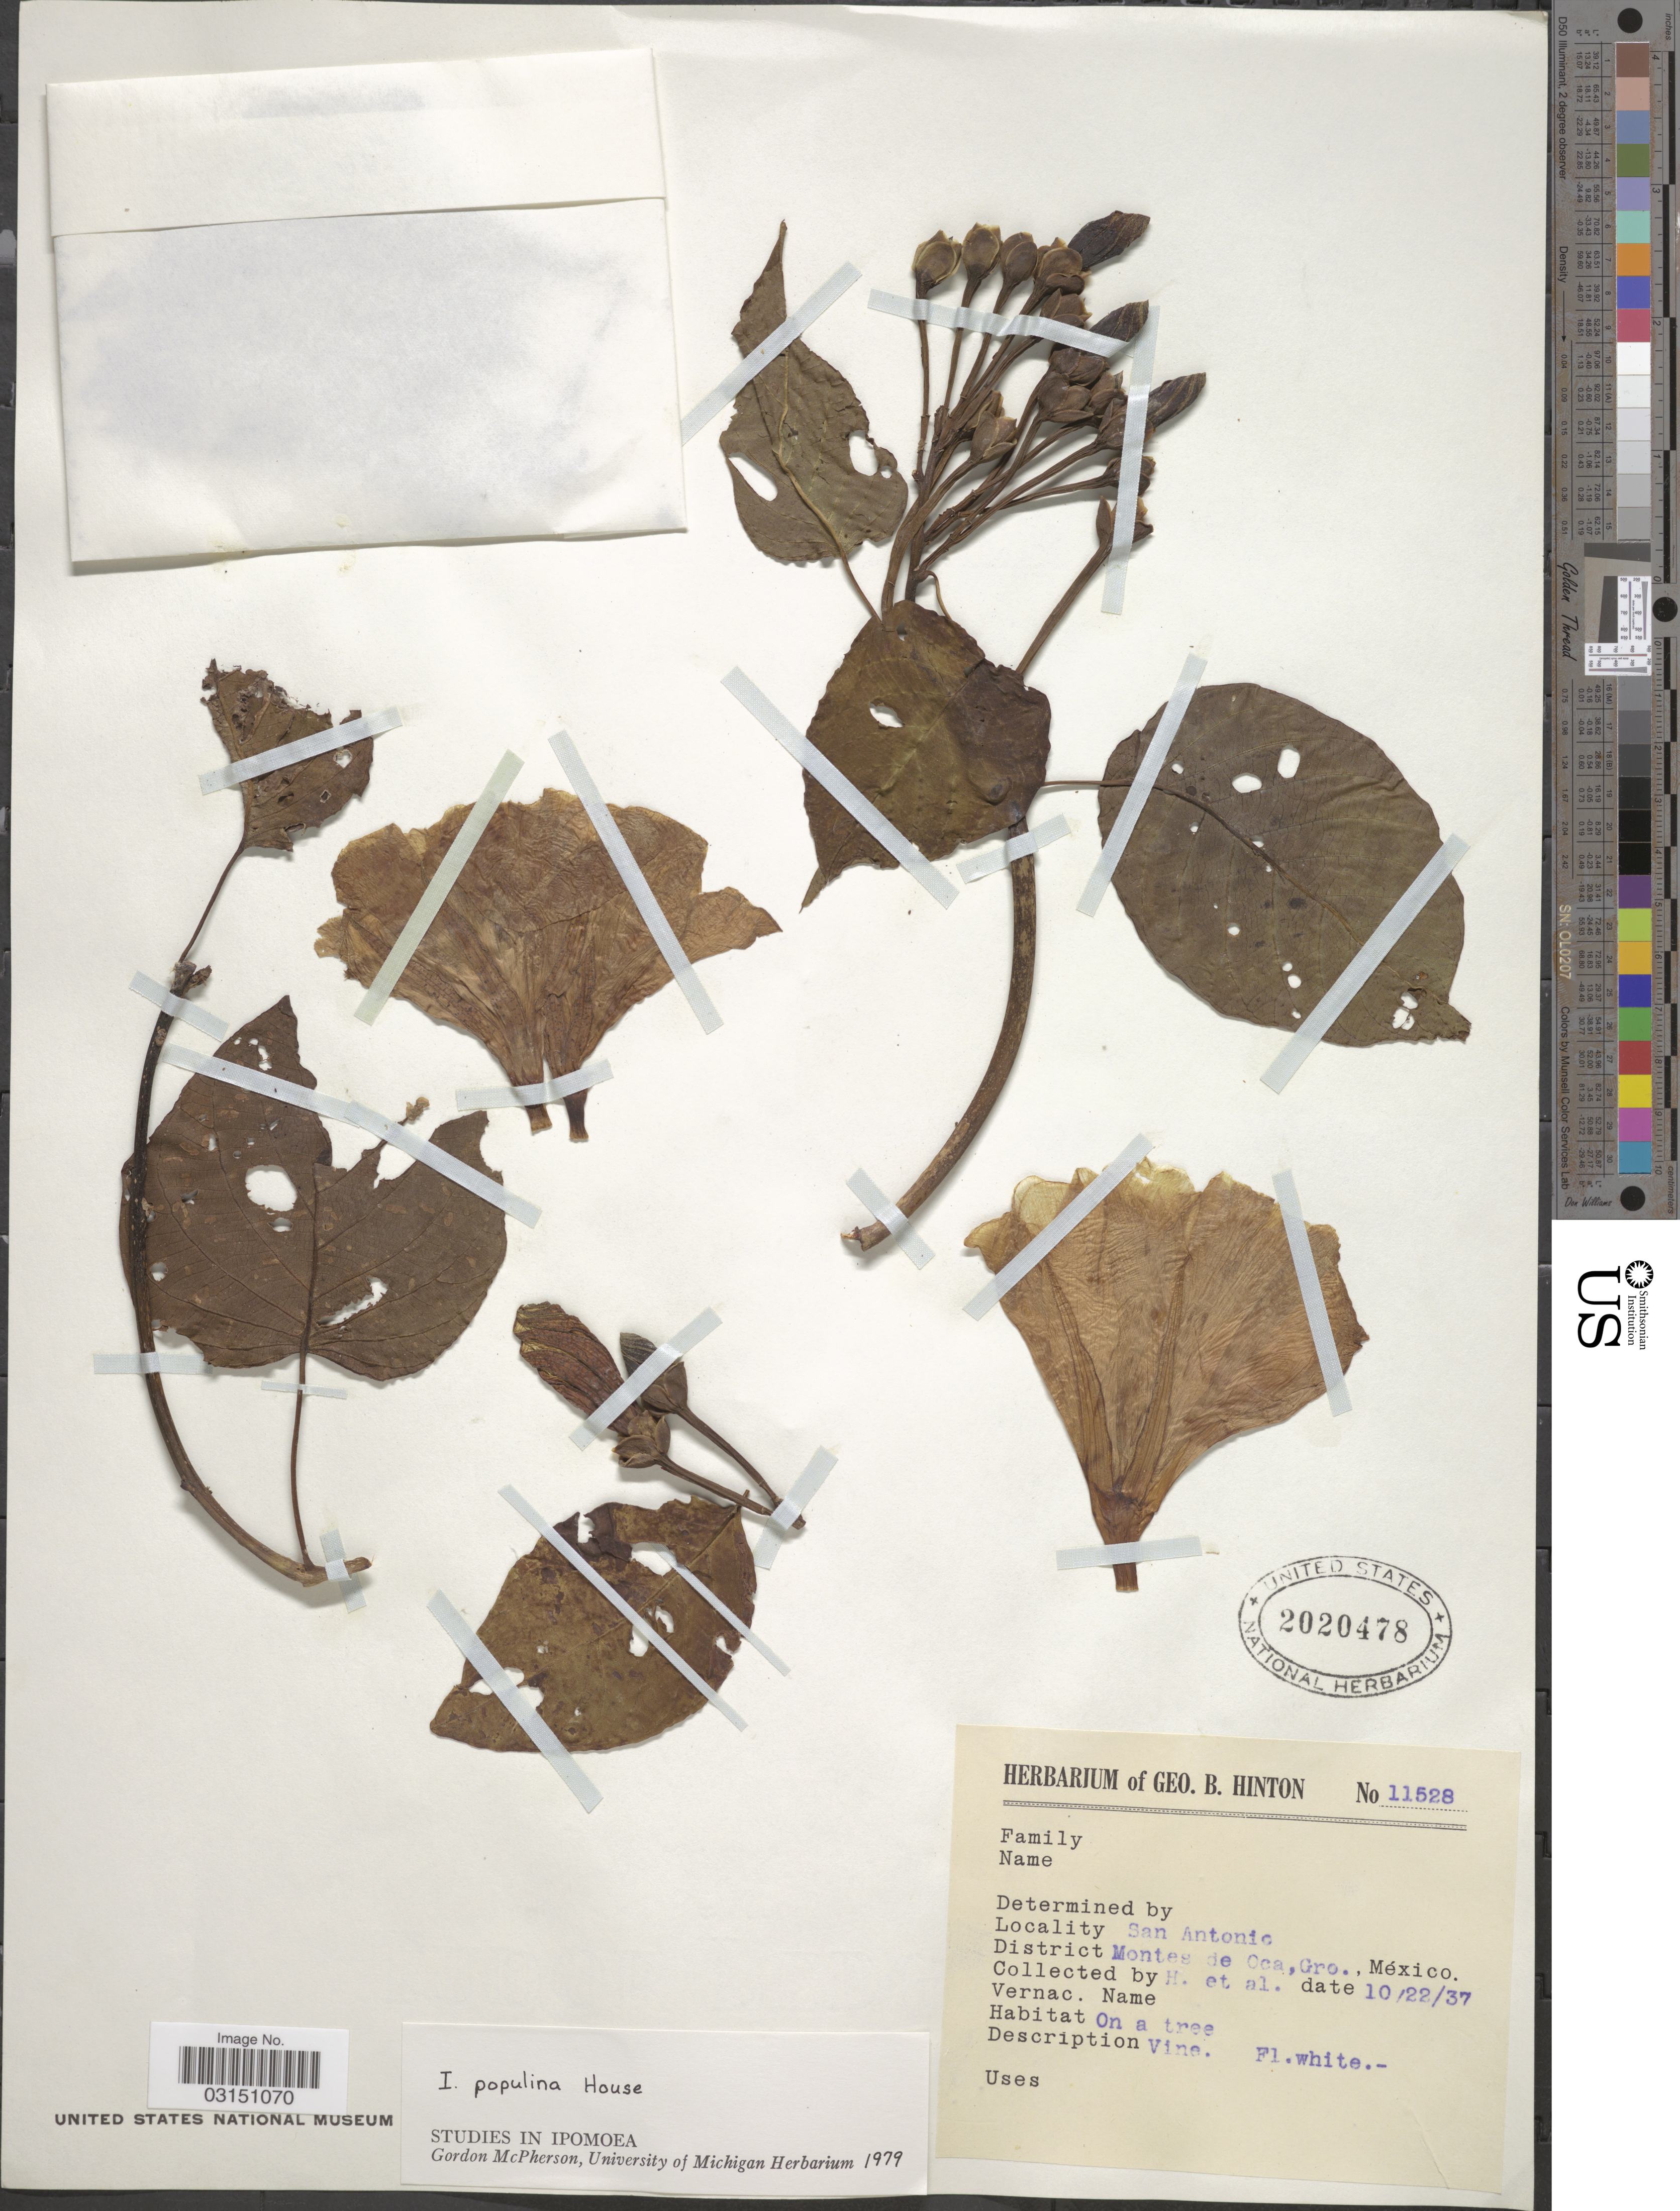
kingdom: Plantae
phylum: Tracheophyta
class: Magnoliopsida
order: Solanales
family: Convolvulaceae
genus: Ipomoea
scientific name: Ipomoea populina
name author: House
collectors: G. B. Hinton & et al.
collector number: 11528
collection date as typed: Transcribed d/m/y: 22/10/37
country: Mexico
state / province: Guerrero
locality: San Antonio. District Montes de Oca.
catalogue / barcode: US 2020478